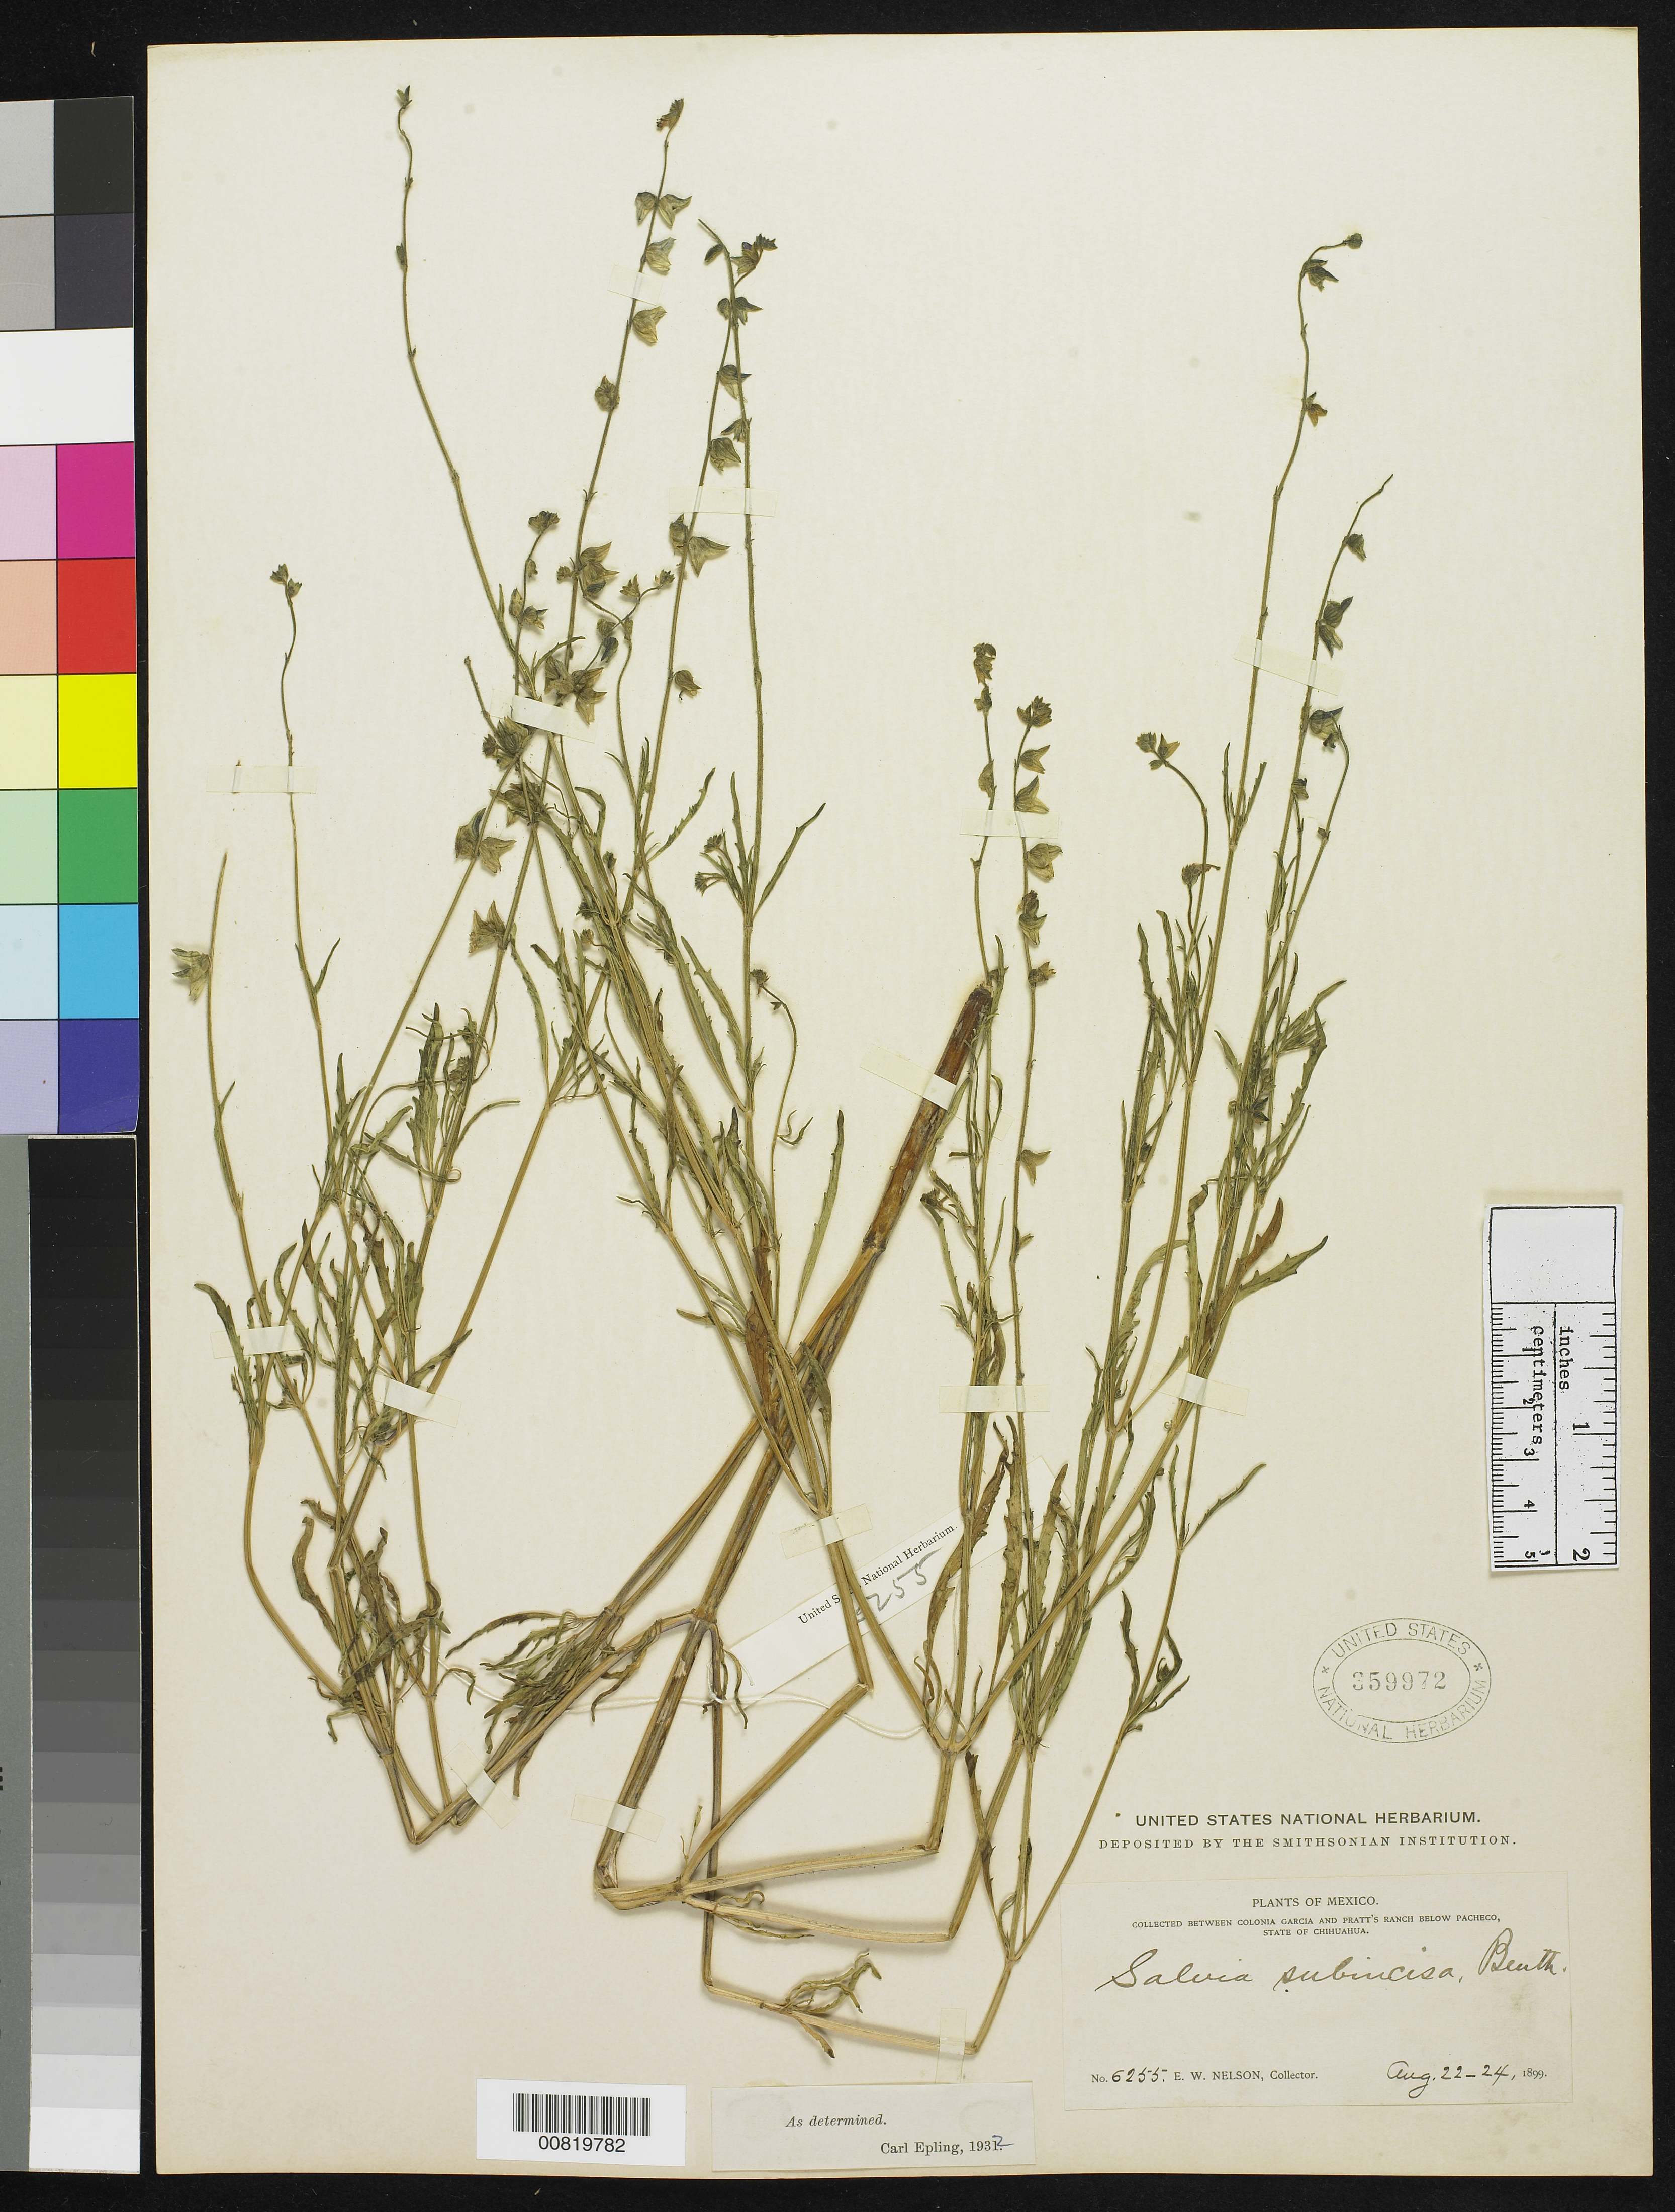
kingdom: Plantae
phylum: Tracheophyta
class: Magnoliopsida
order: Lamiales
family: Lamiaceae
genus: Salvia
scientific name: Salvia subincisa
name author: Benth.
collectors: E. W. Nelson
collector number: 6255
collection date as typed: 22 Aug 1899 to 24 Aug 1899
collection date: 1899-08-22/1899-08-24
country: Mexico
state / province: Chihuahua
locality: Between Colonia García and Pratt's Ranch below Pacheco, Chihuahua.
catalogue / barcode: US 359972